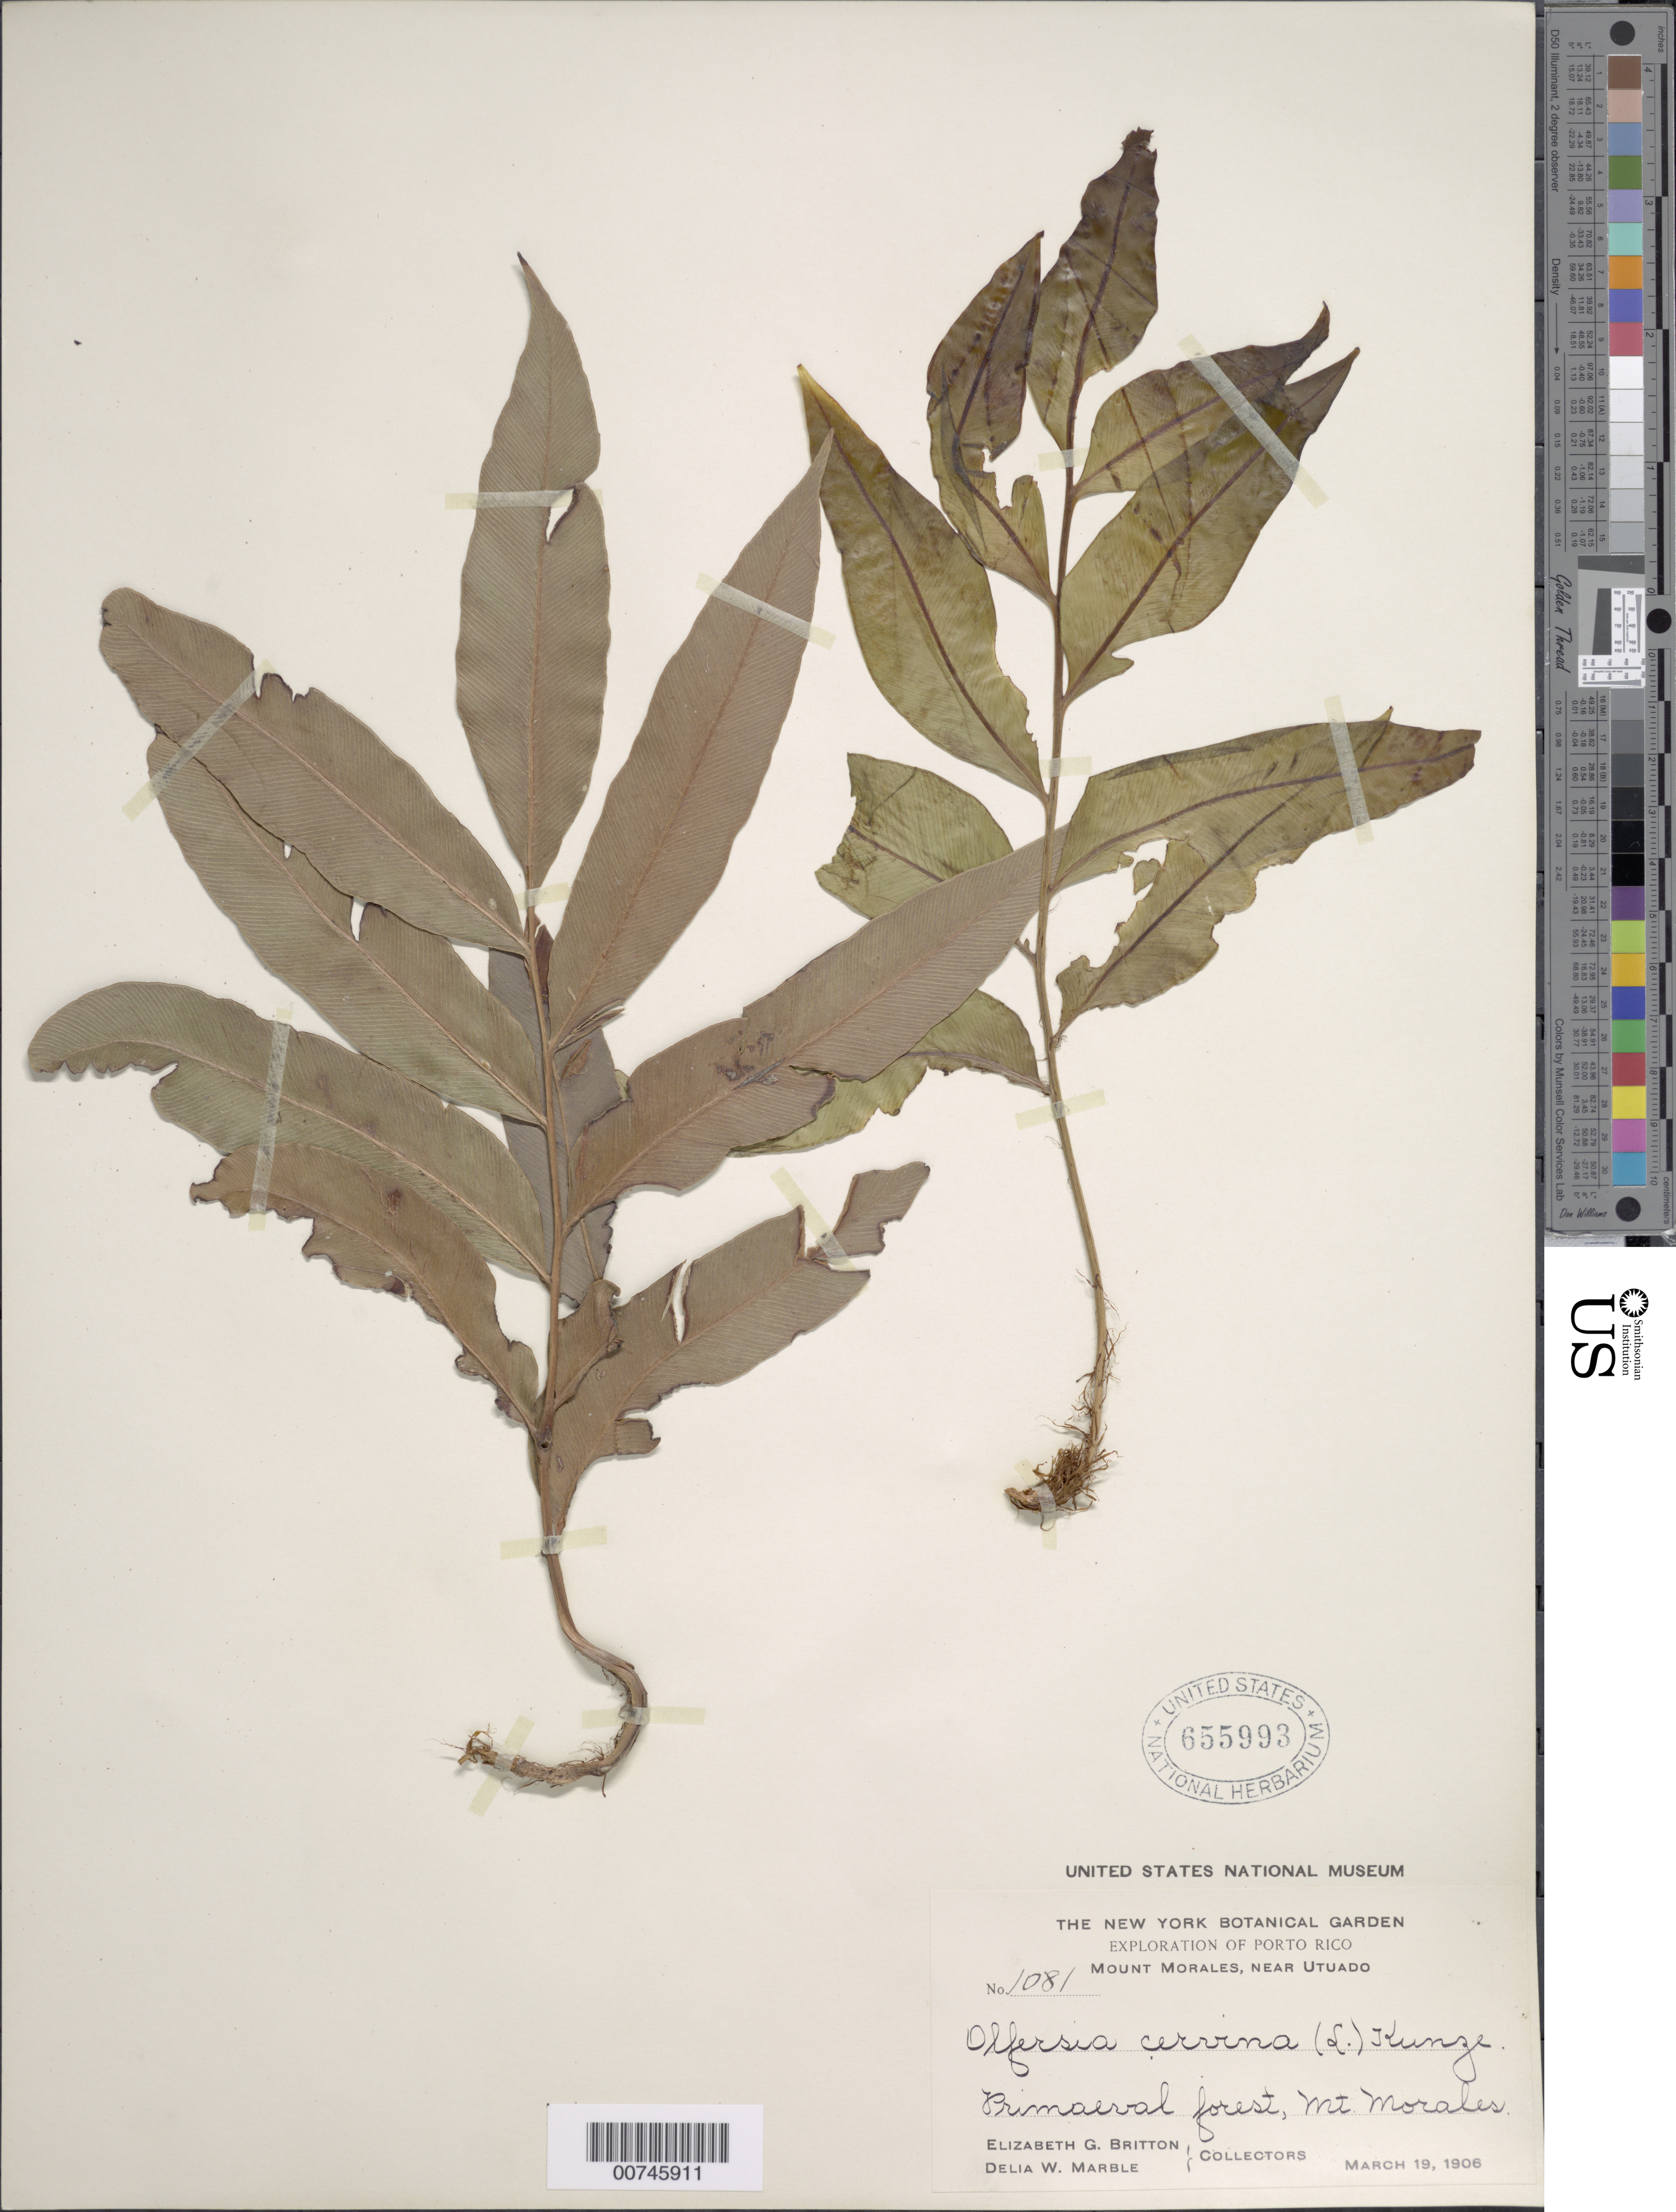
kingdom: Plantae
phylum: Tracheophyta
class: Polypodiopsida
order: Polypodiales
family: Dryopteridaceae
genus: Olfersia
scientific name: Olfersia cervina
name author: (L.) Kunze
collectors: E. G. Britton & D. W. Marble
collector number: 1081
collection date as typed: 19 Mar 1906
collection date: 1906-03-19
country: Puerto Rico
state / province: Utuado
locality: Mount Morales, near Utuado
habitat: Primaeval forest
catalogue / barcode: US 655993